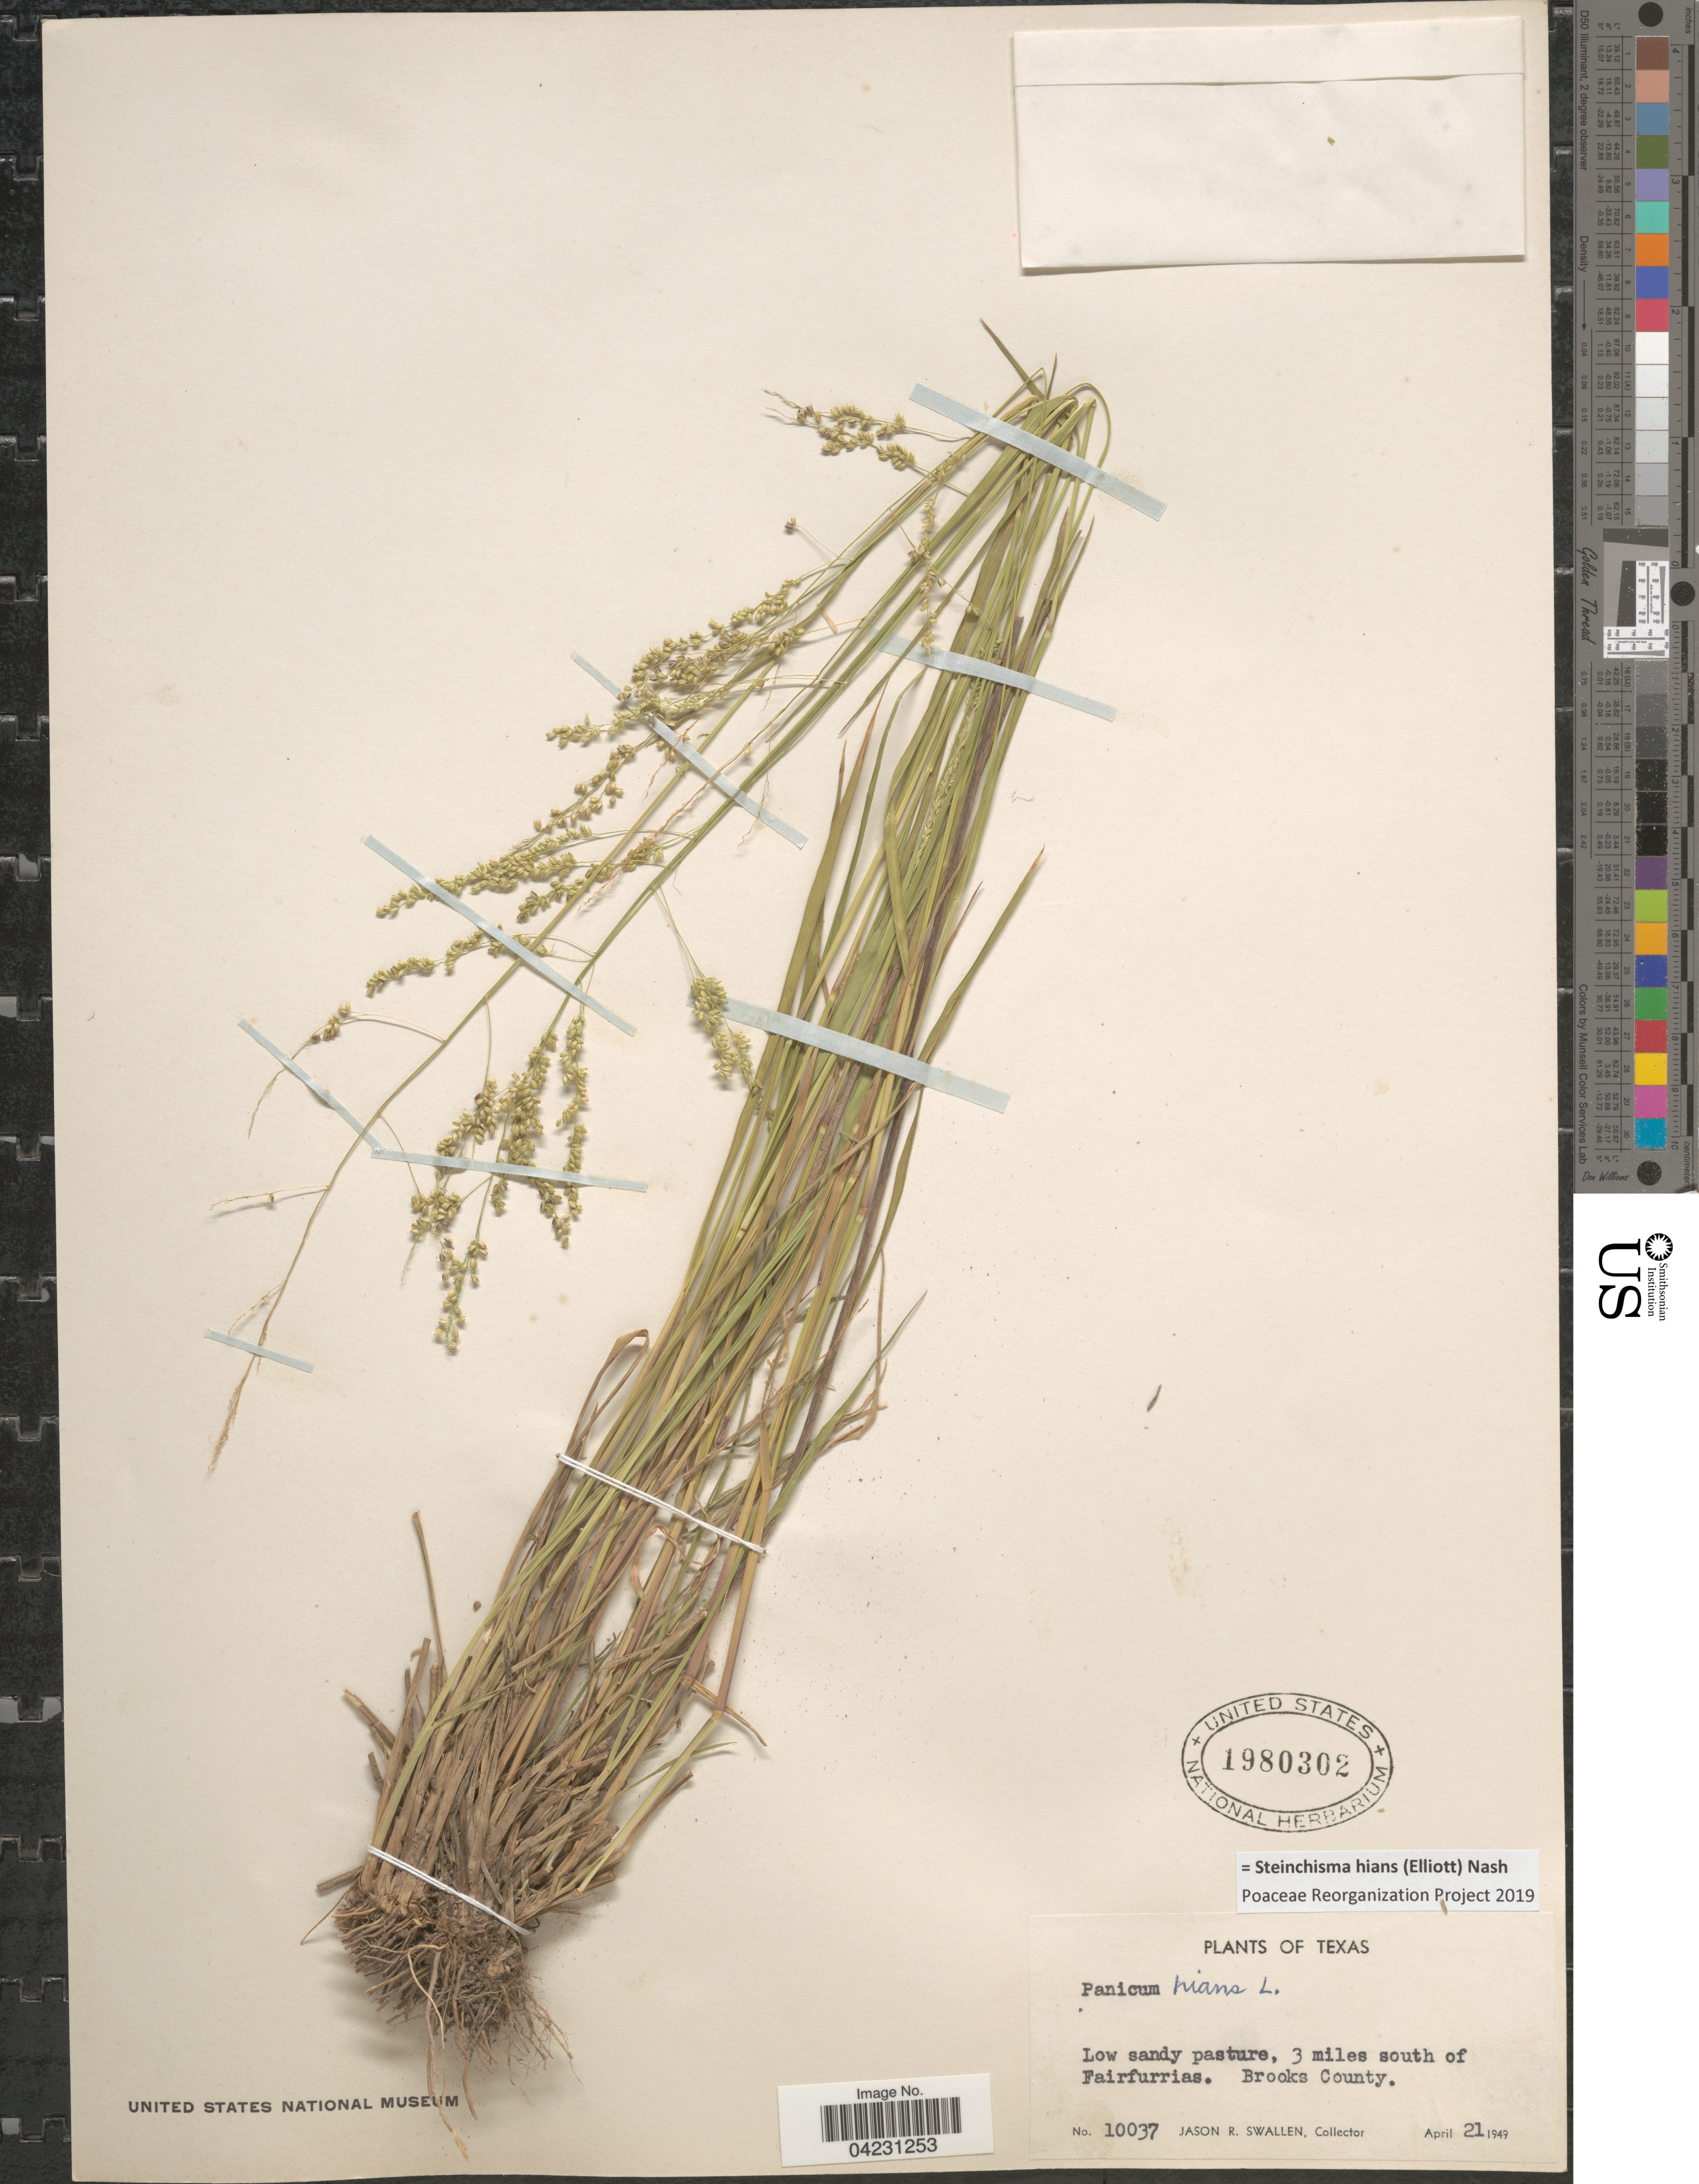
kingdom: Plantae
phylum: Tracheophyta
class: Liliopsida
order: Poales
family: Poaceae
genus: Steinchisma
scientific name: Steinchisma hians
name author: (Elliott) Nash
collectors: J. R. Swallen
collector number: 10037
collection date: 1949-04-21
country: United States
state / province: Texas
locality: Low sandy pasture, 3 miles south of Fairfurrias. Brooks County.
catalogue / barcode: US 1980302